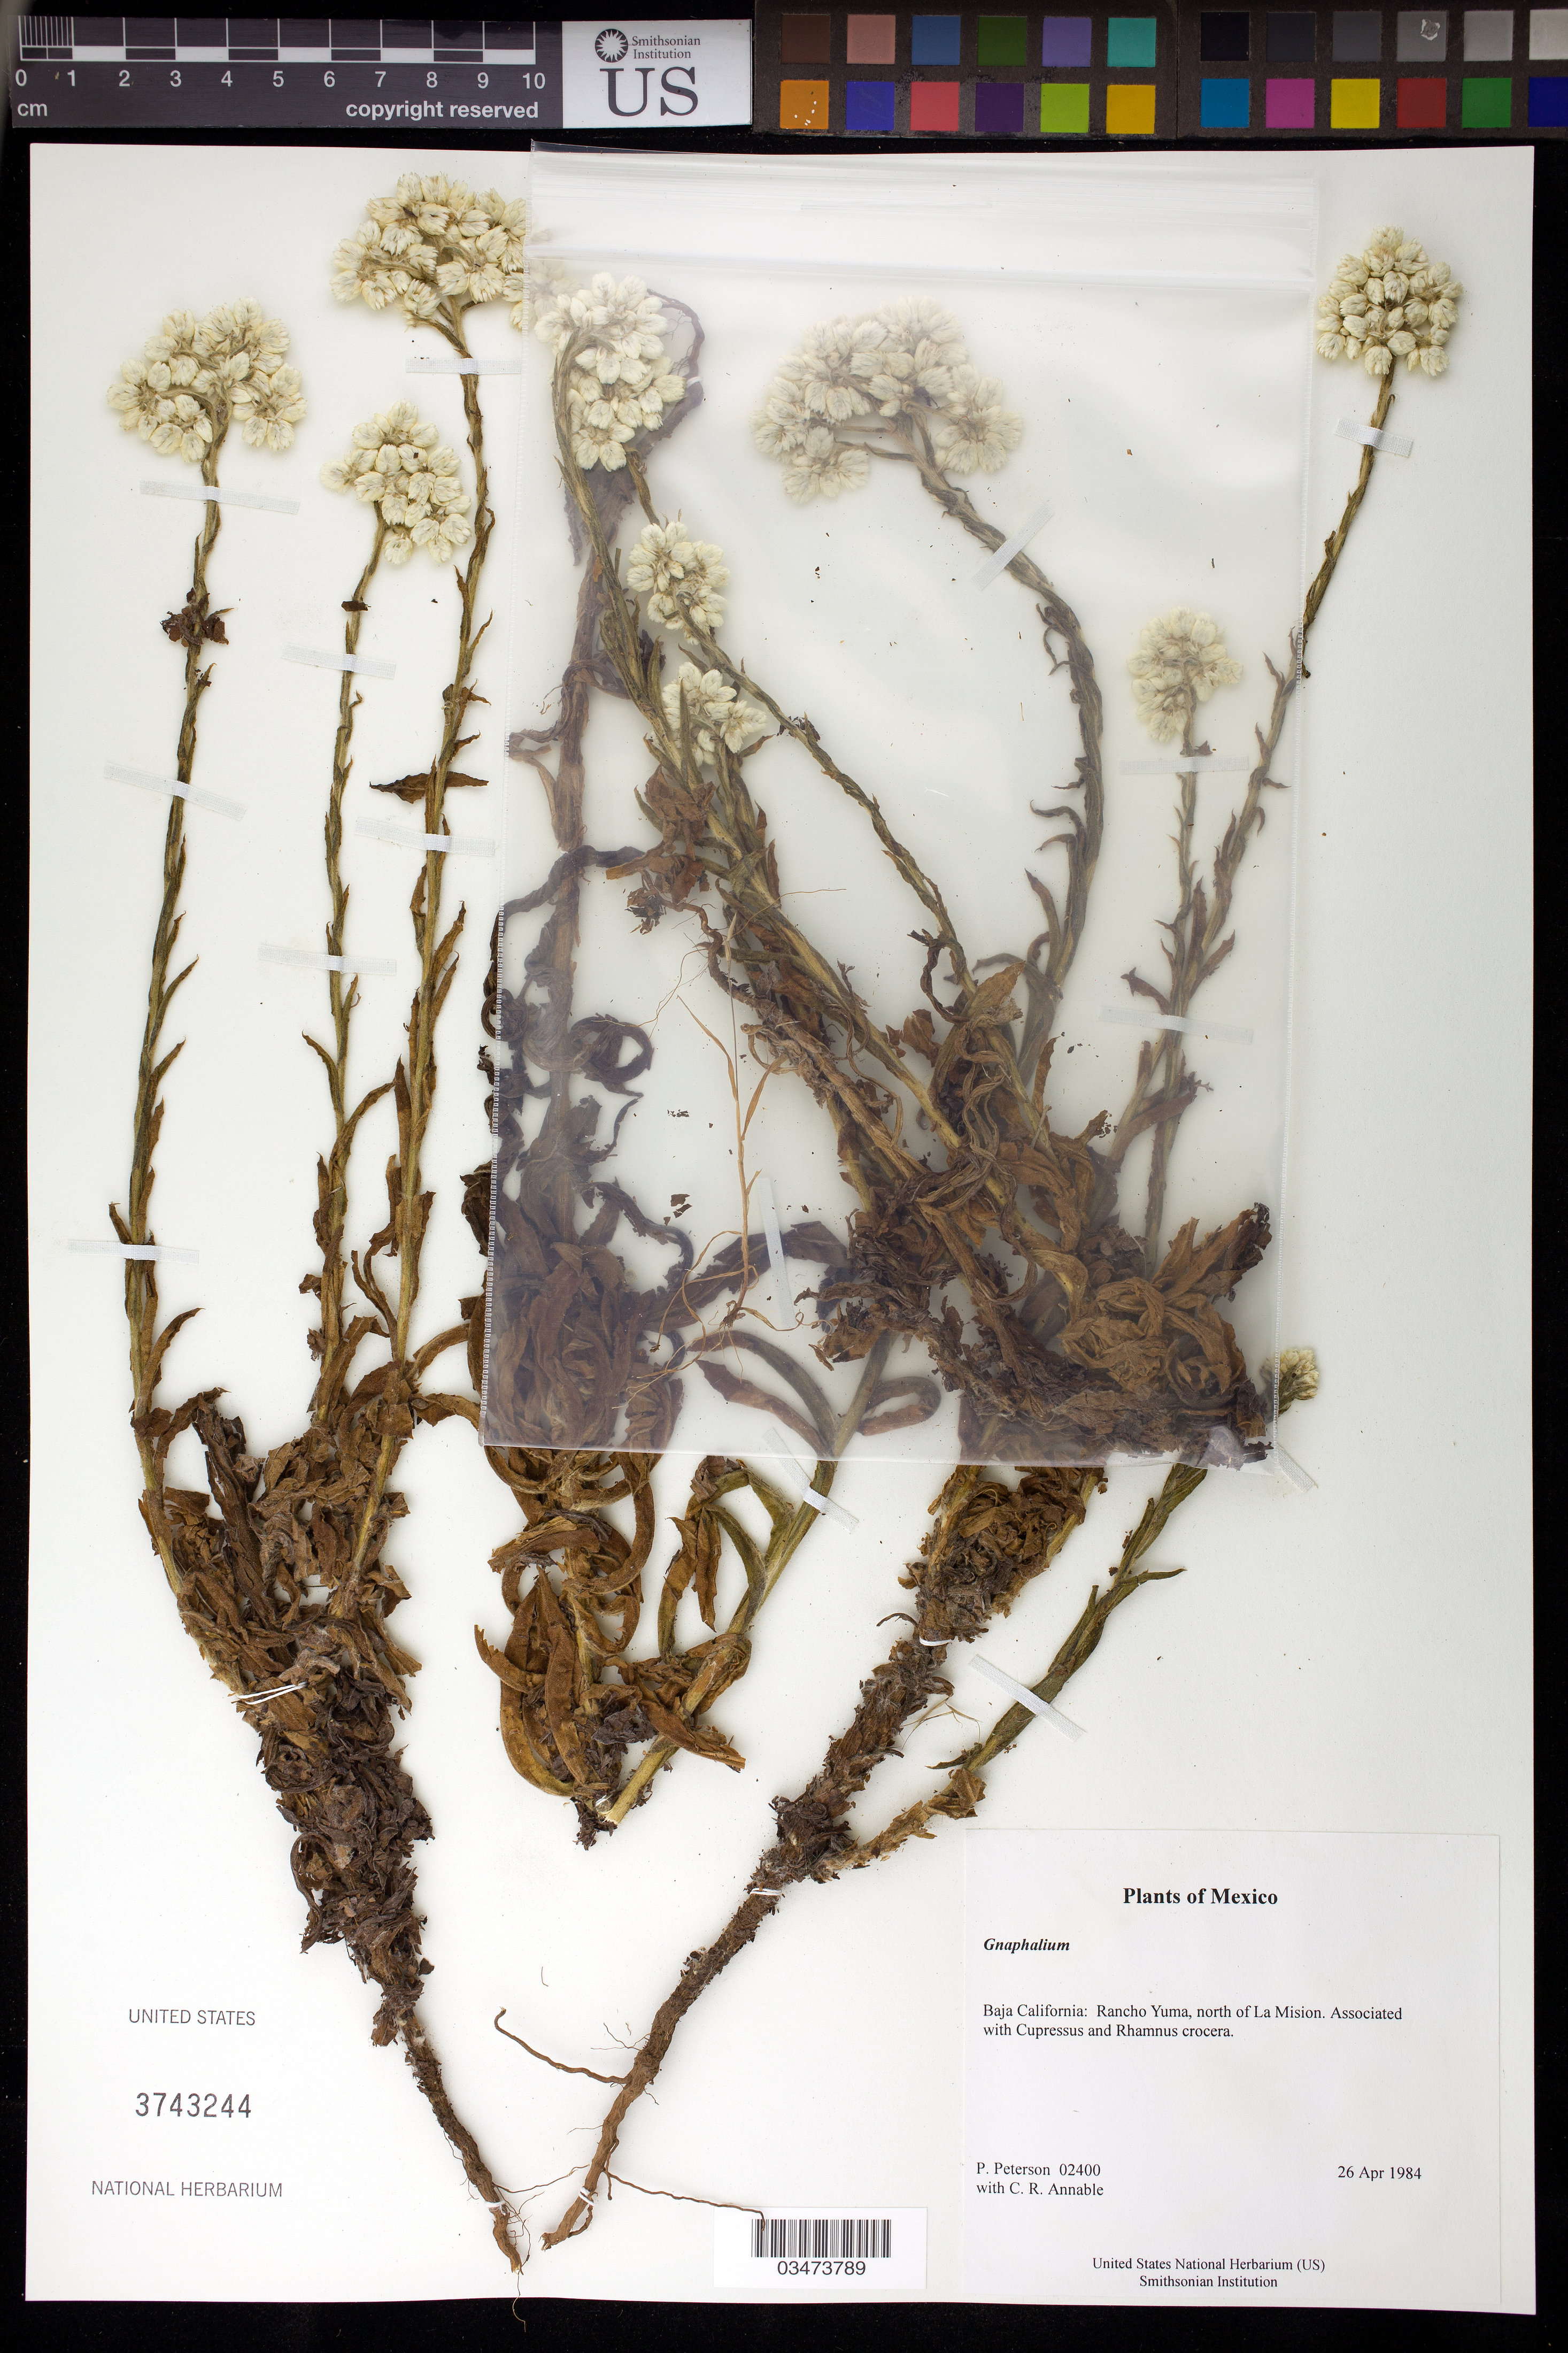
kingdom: Plantae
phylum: Tracheophyta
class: Magnoliopsida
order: Asterales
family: Asteraceae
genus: Gnaphalium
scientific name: Gnaphalium sp.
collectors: P. M. Peterson & C. R. Annable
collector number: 02400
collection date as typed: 26 Apr 1984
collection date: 1984-04-26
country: Mexico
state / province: Baja California Norte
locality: Rancho Yuma, north of La Mision.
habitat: Associated with Cupressus and Rhamnus crocera.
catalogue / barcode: US 3743244